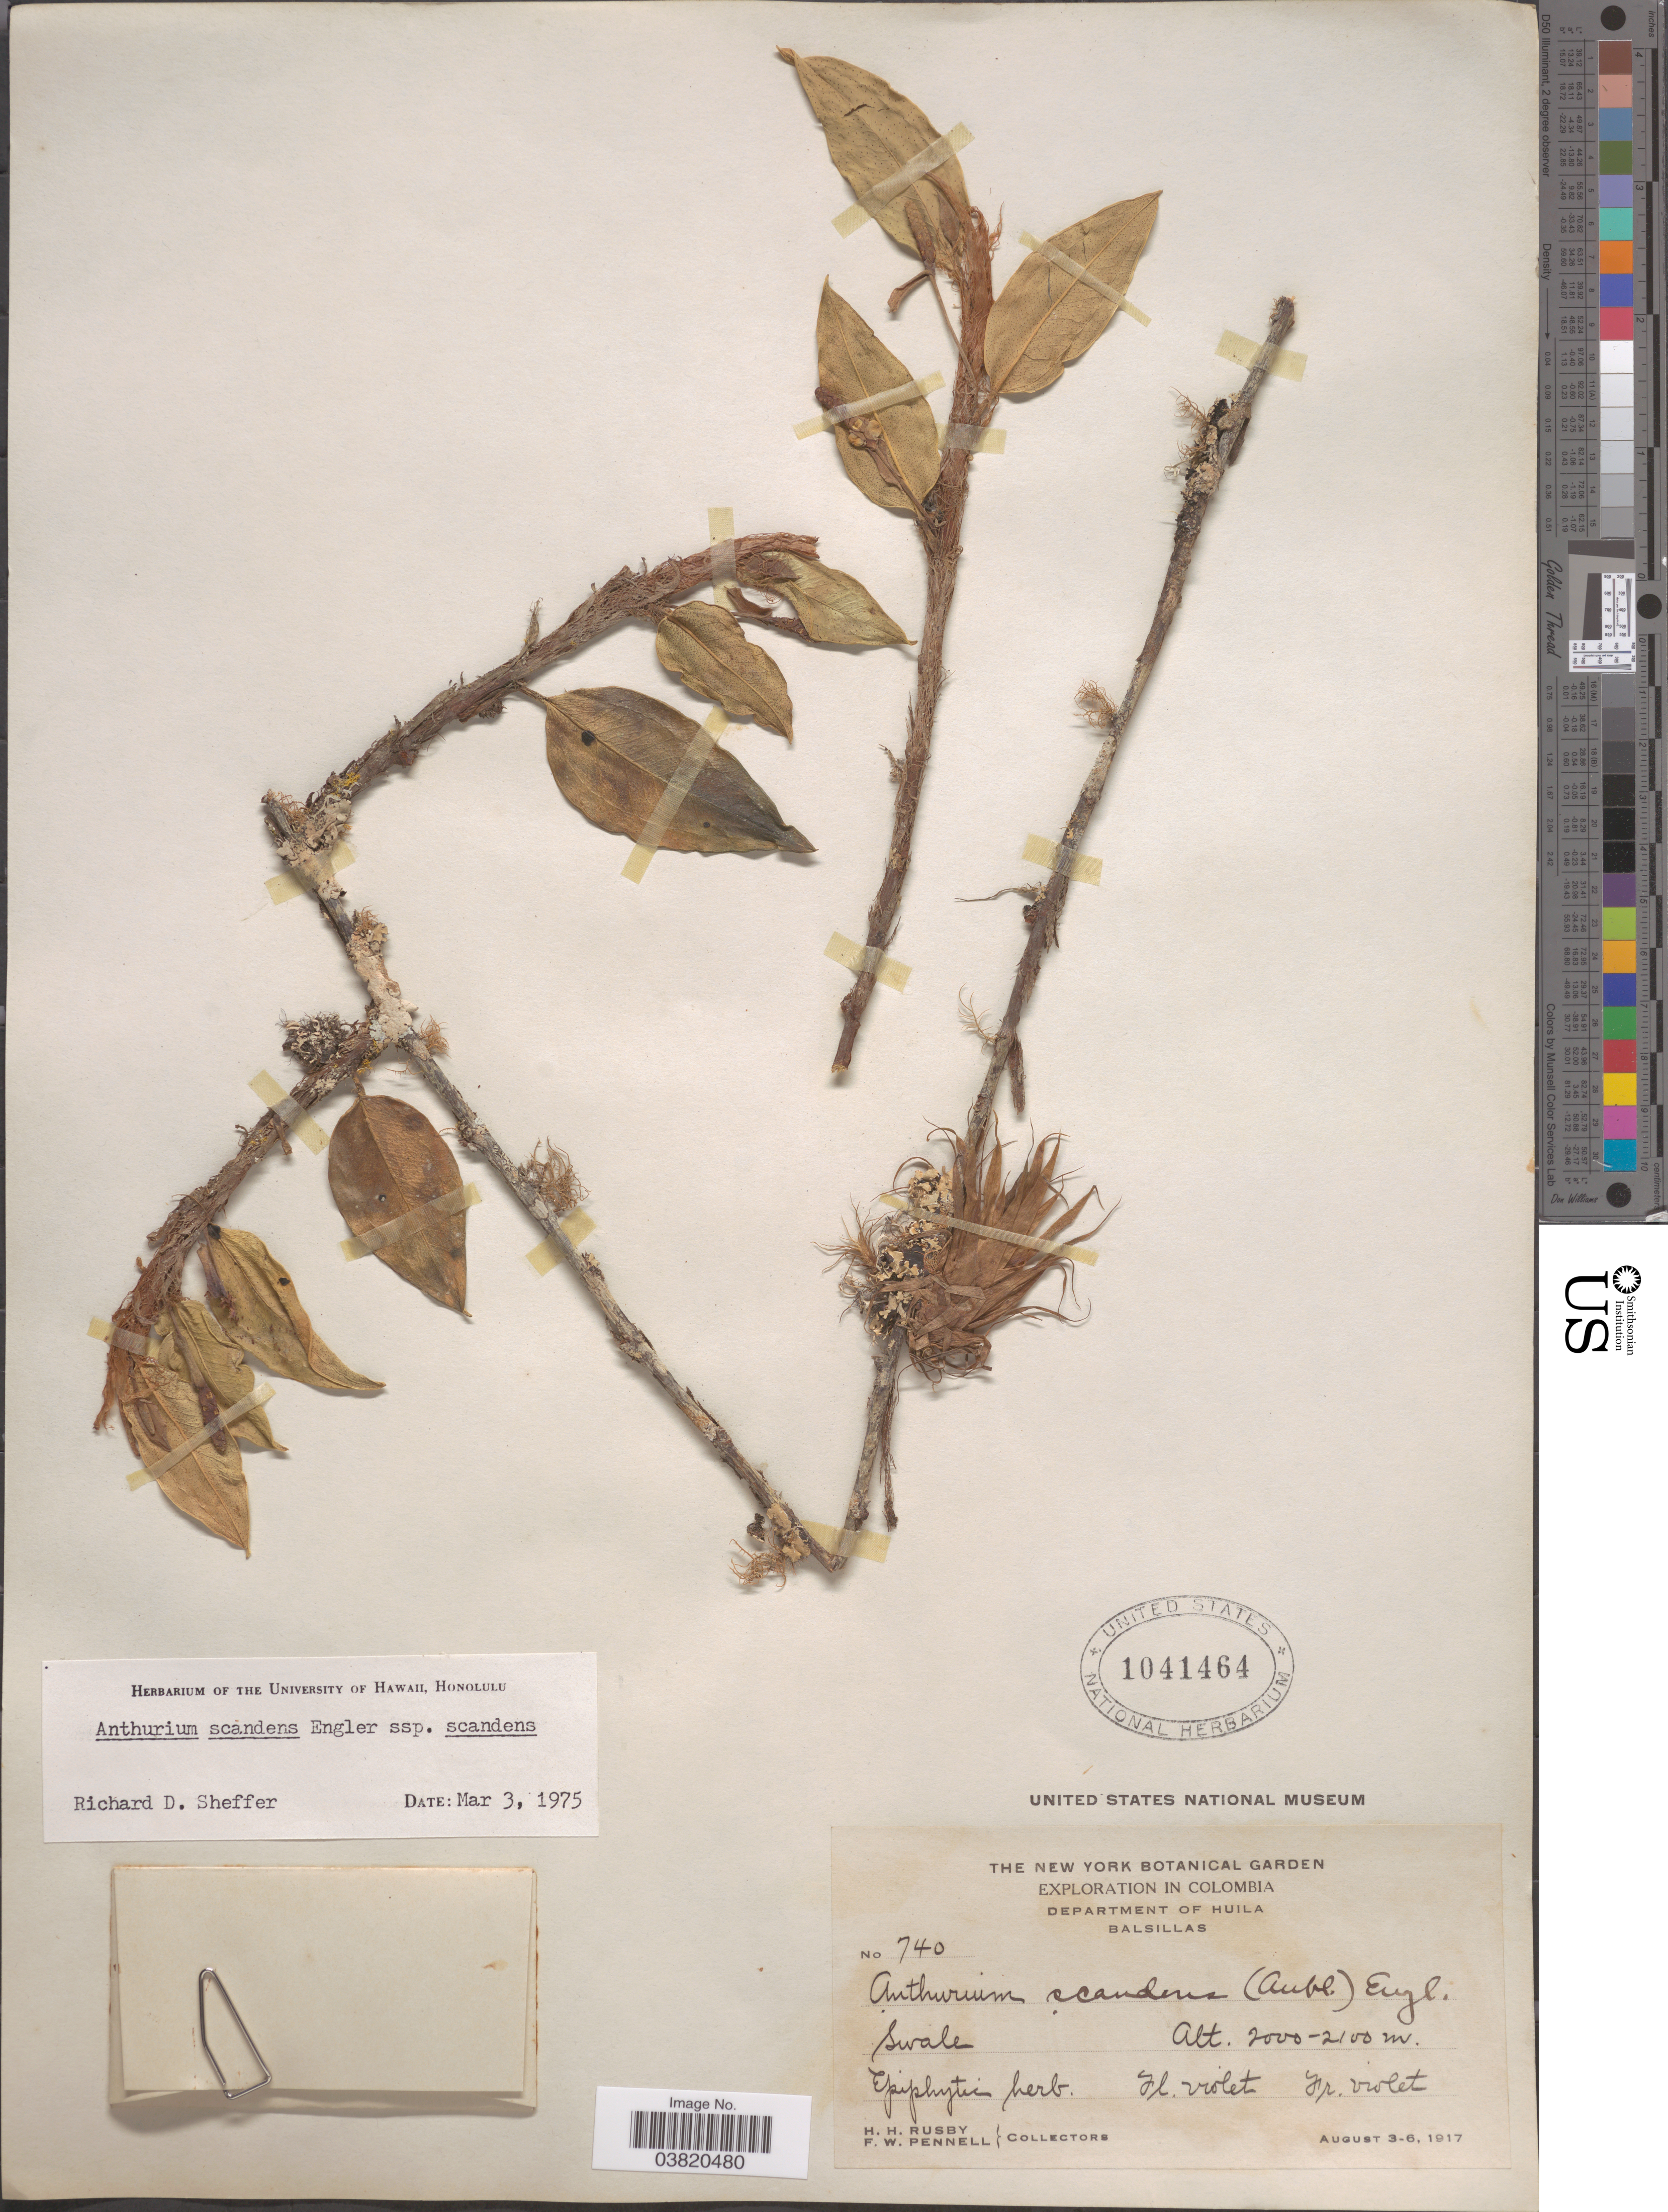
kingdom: Plantae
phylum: Tracheophyta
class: Liliopsida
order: Alismatales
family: Araceae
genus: Anthurium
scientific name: Anthurium scandens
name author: (Aubl.) Engl.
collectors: H. H. Rusby & F. W. Pennell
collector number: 740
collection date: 1917-08-03/1917-08-06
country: Colombia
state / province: Huila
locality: "Balsillas" on Rio Balsillas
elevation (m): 2000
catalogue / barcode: US 1041464